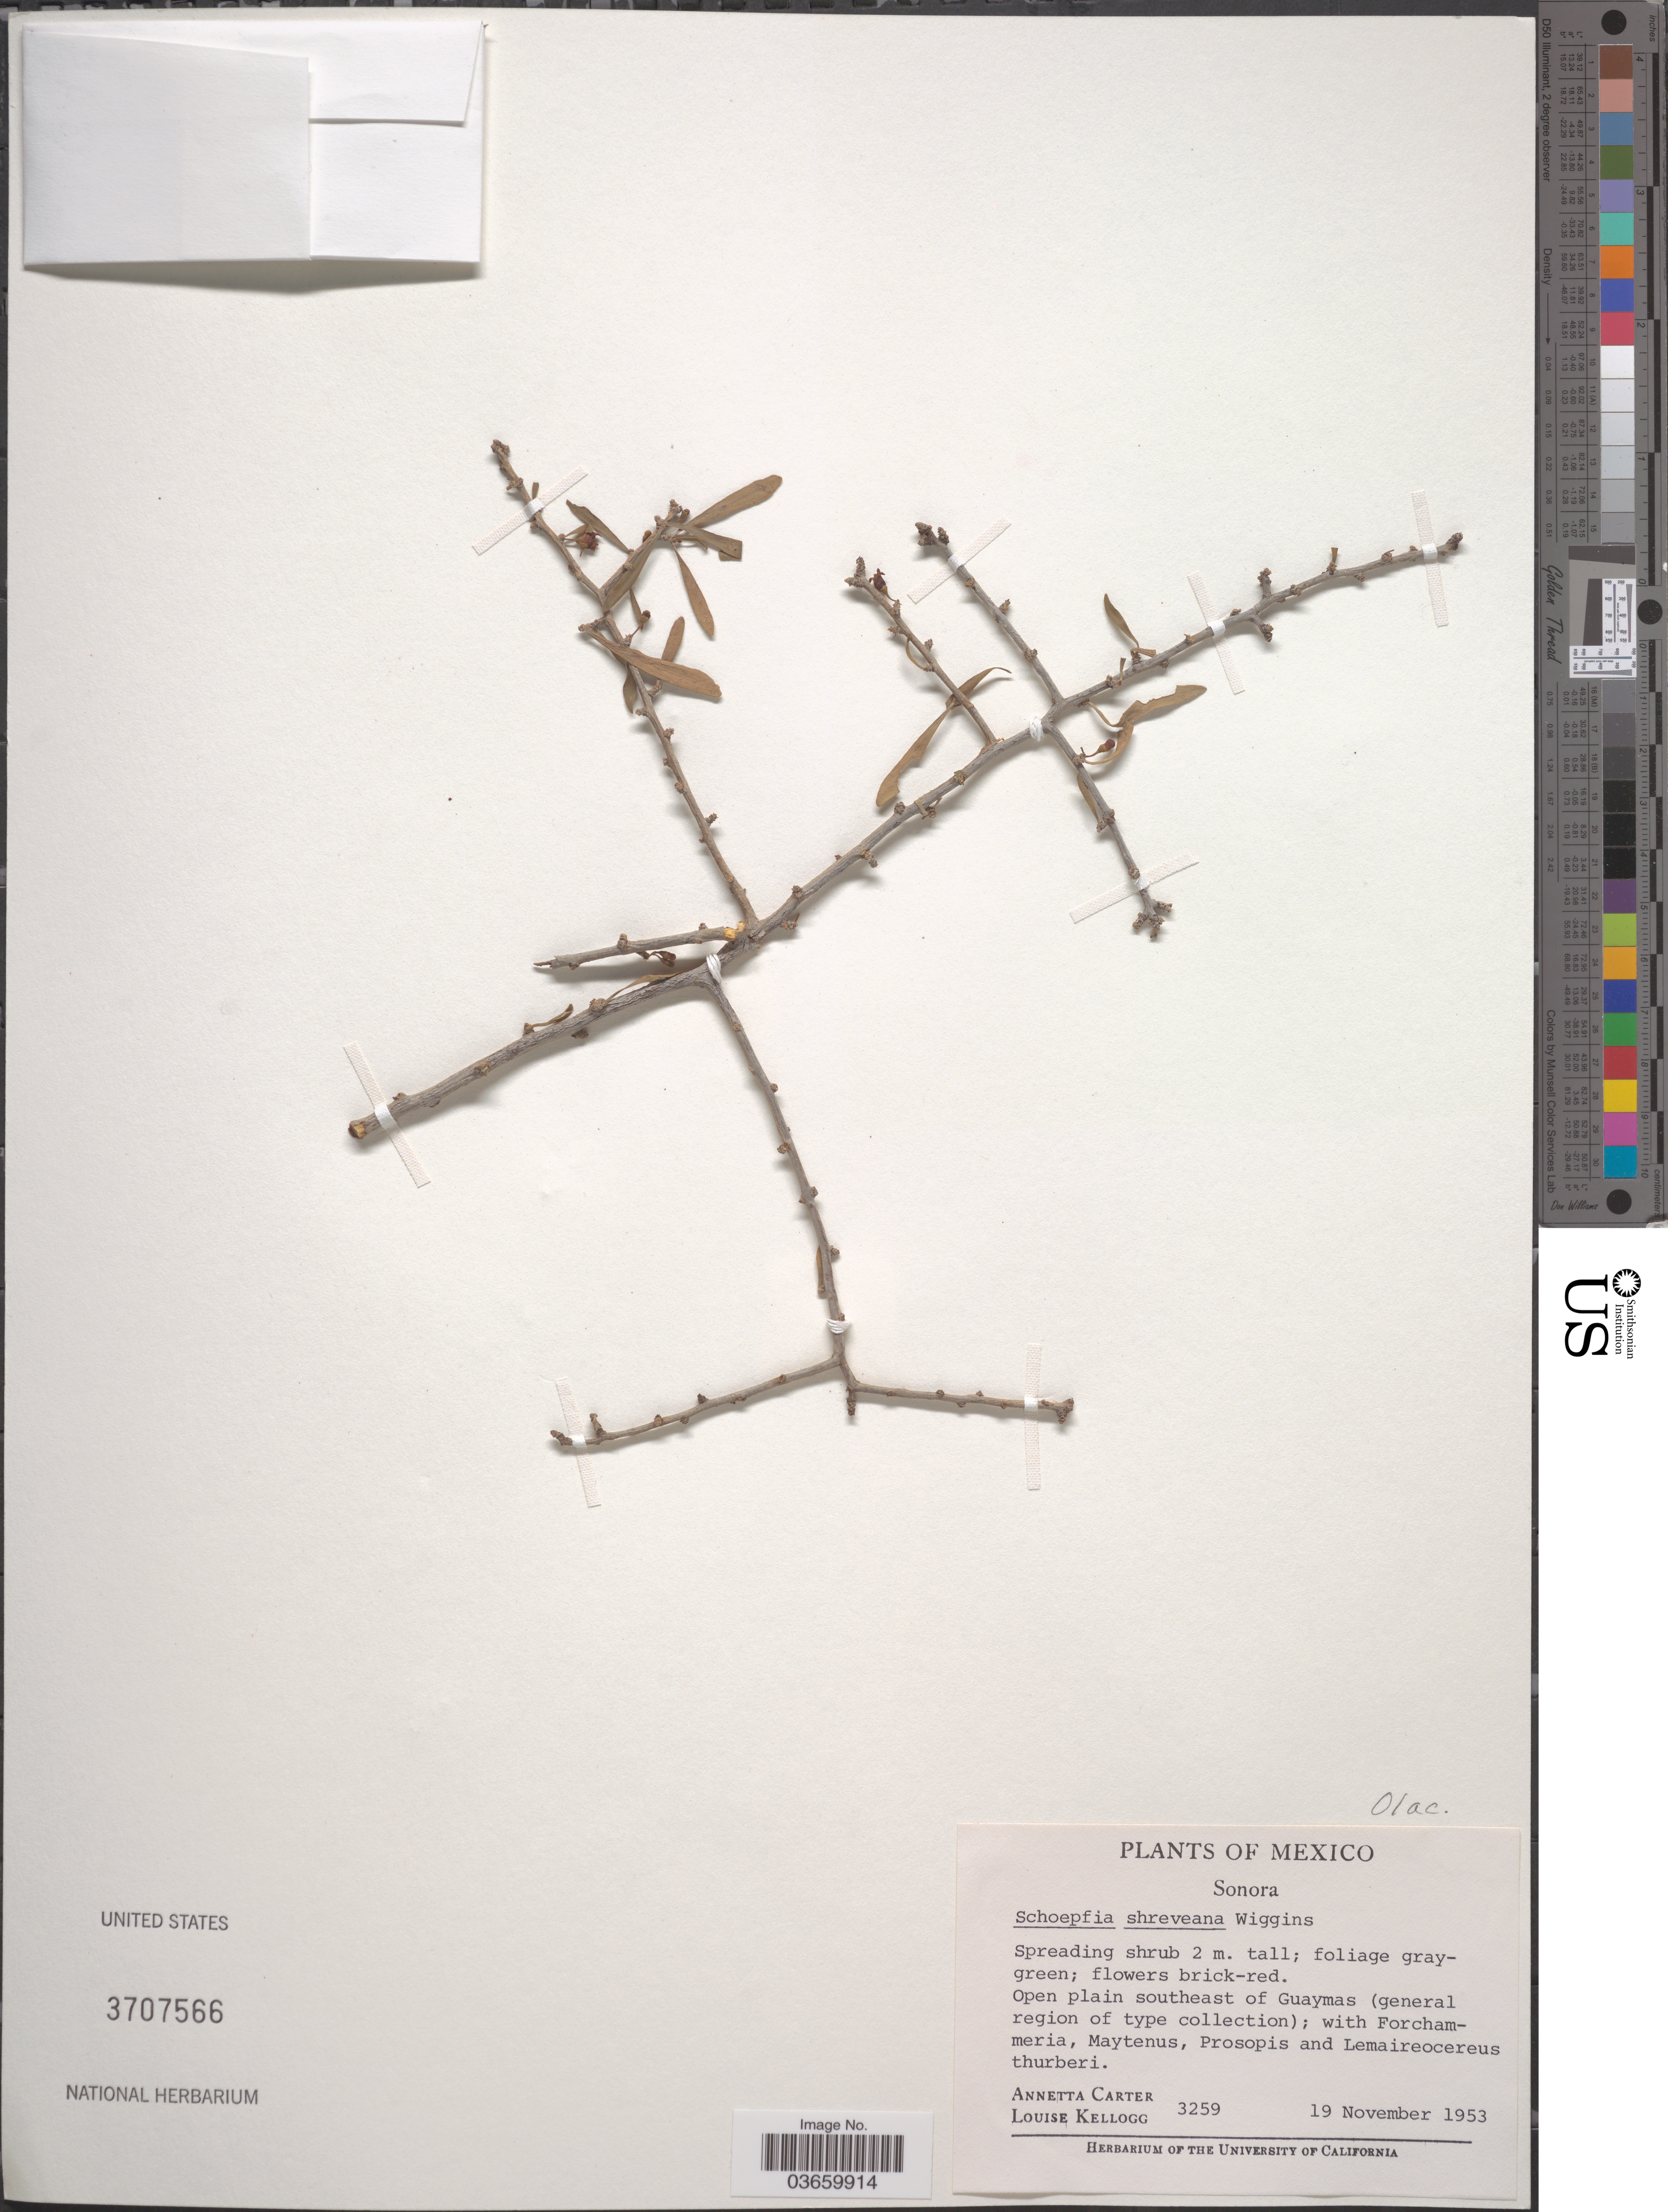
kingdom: Plantae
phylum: Tracheophyta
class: Magnoliopsida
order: Santalales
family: Schoepfiaceae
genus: Schoepfia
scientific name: Schoepfia shreveana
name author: Wiggins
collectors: A. Carter & L. Kellogg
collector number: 3259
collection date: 1953-11-19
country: Mexico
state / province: Sonora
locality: Open plain southeast of Guaymas.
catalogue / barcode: US 3707566